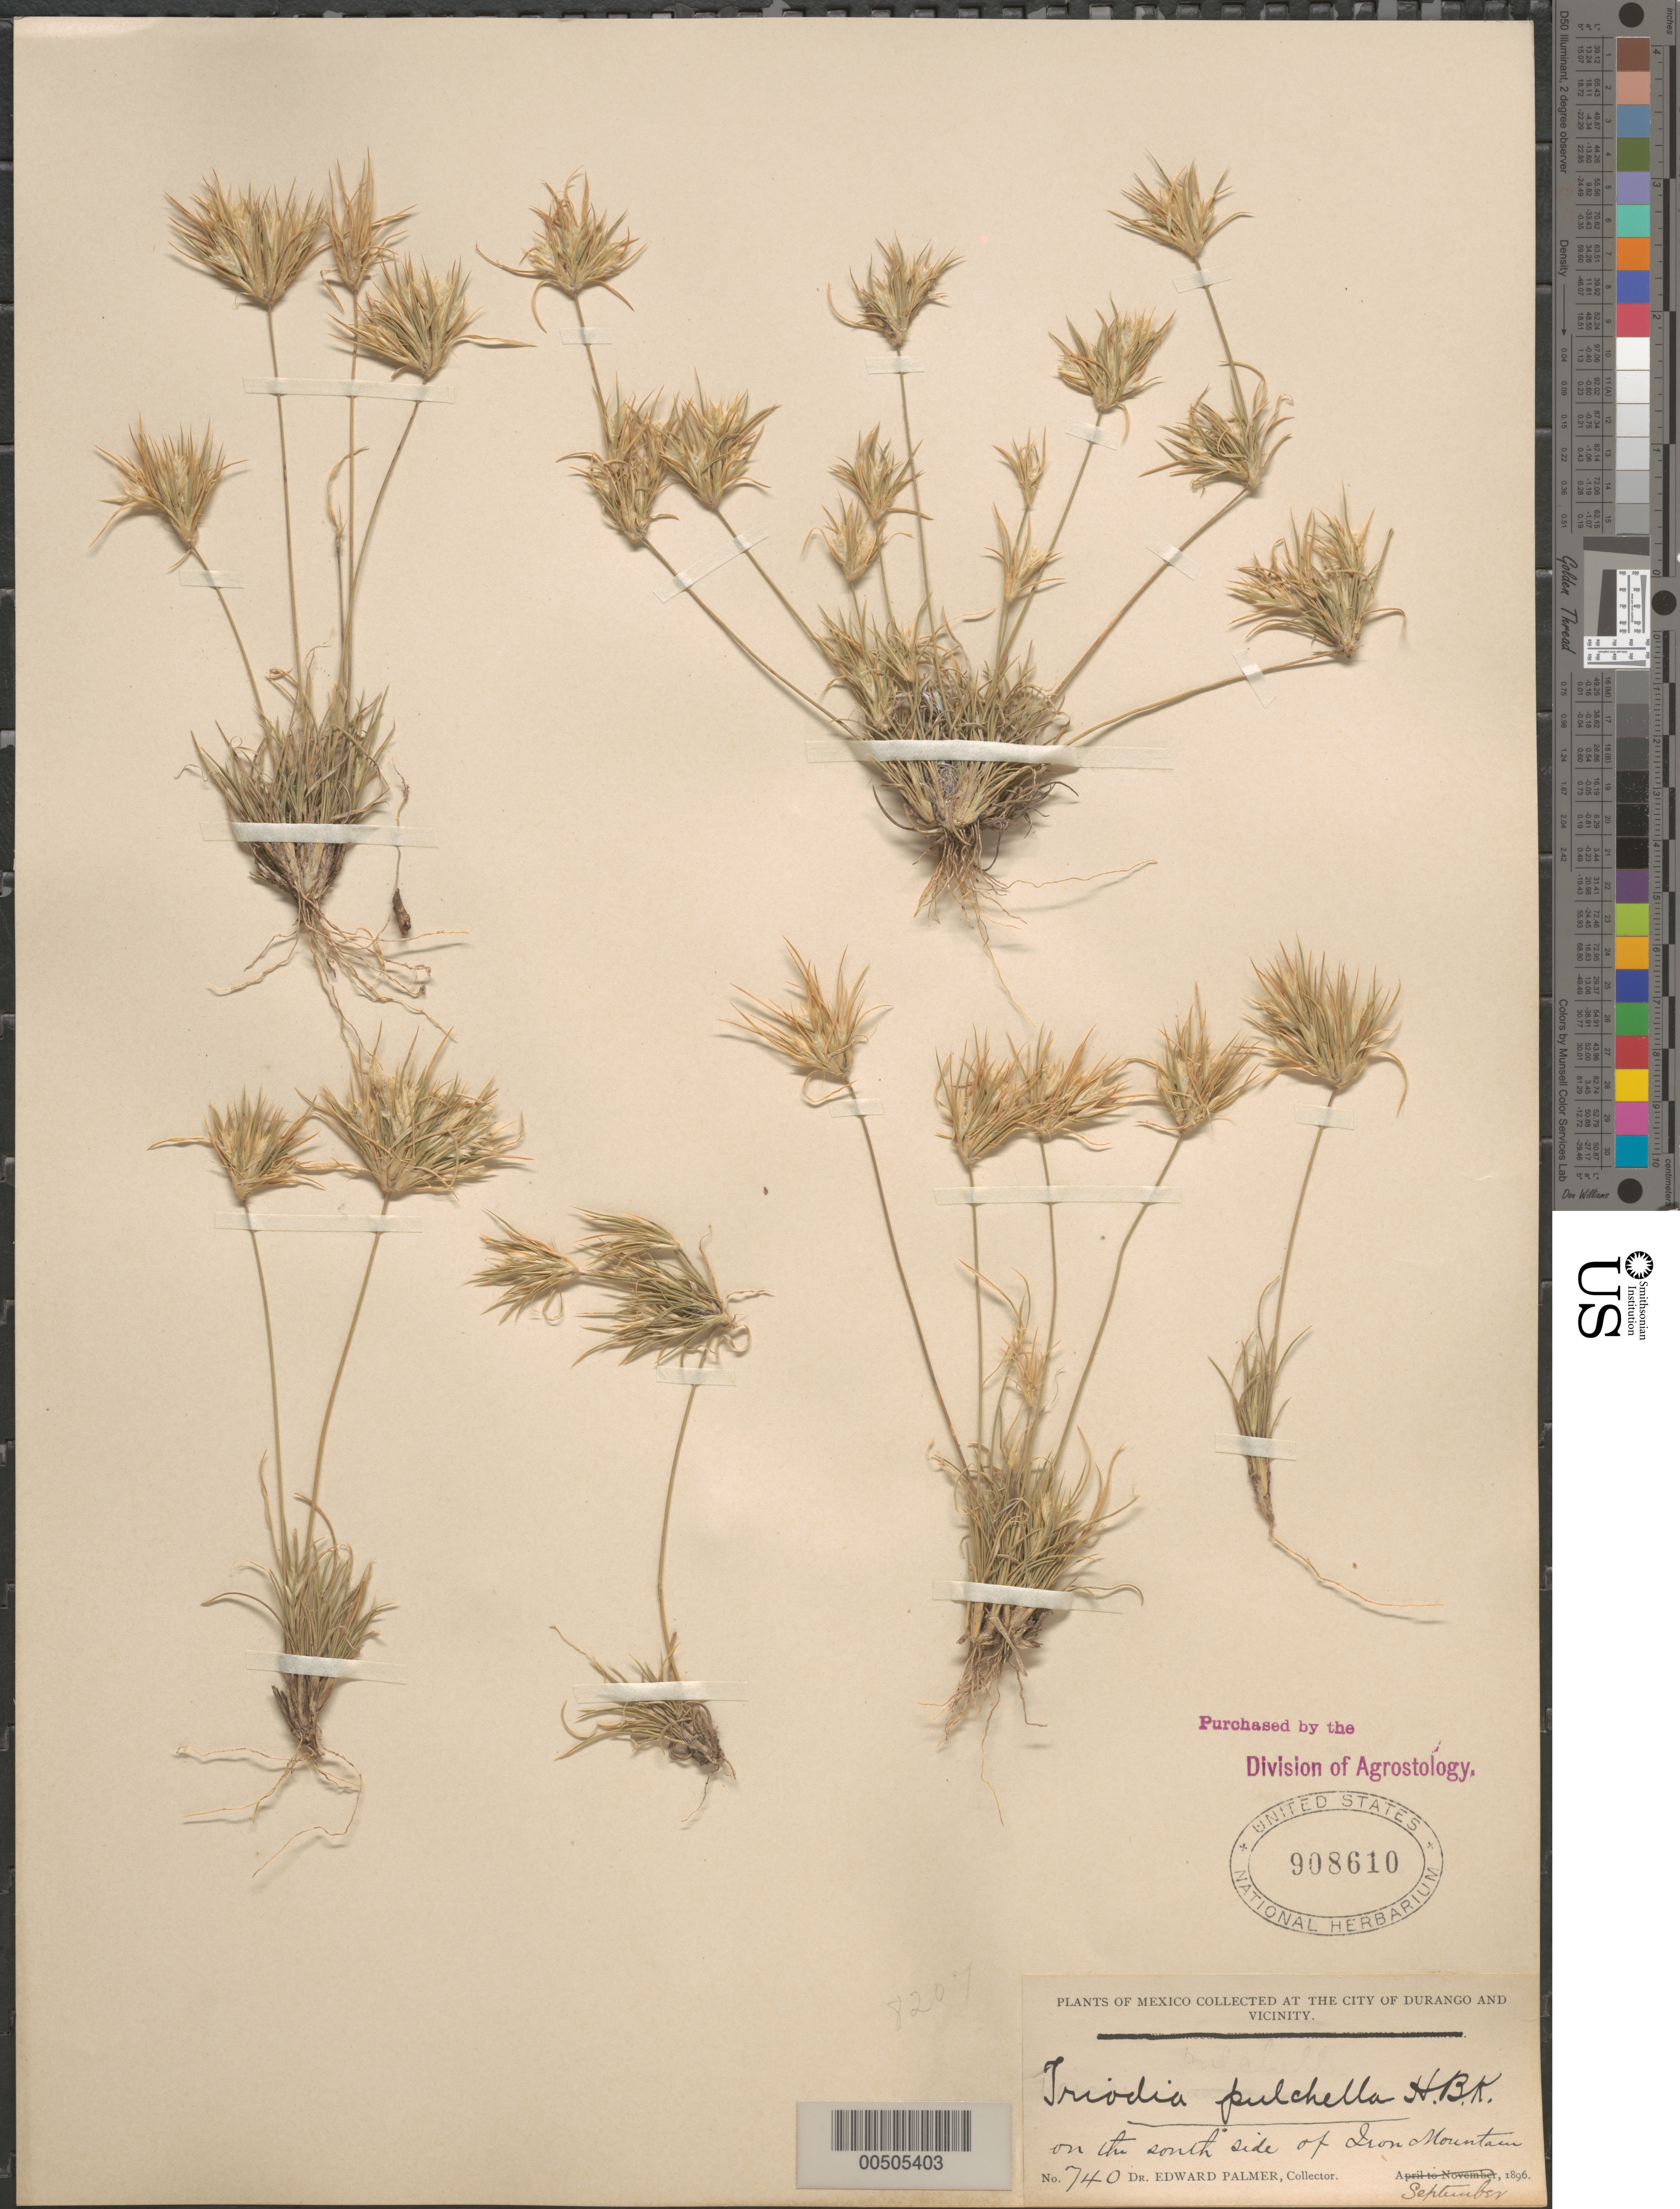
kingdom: Plantae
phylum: Tracheophyta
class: Liliopsida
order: Poales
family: Poaceae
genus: Erioneuron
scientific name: Erioneuron pulchellum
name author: (Kunth) Tateoka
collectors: E. Palmer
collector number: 740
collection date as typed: Sep 1896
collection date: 1896-09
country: Mexico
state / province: Durango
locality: S side of Iron Mtn.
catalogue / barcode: US 908610